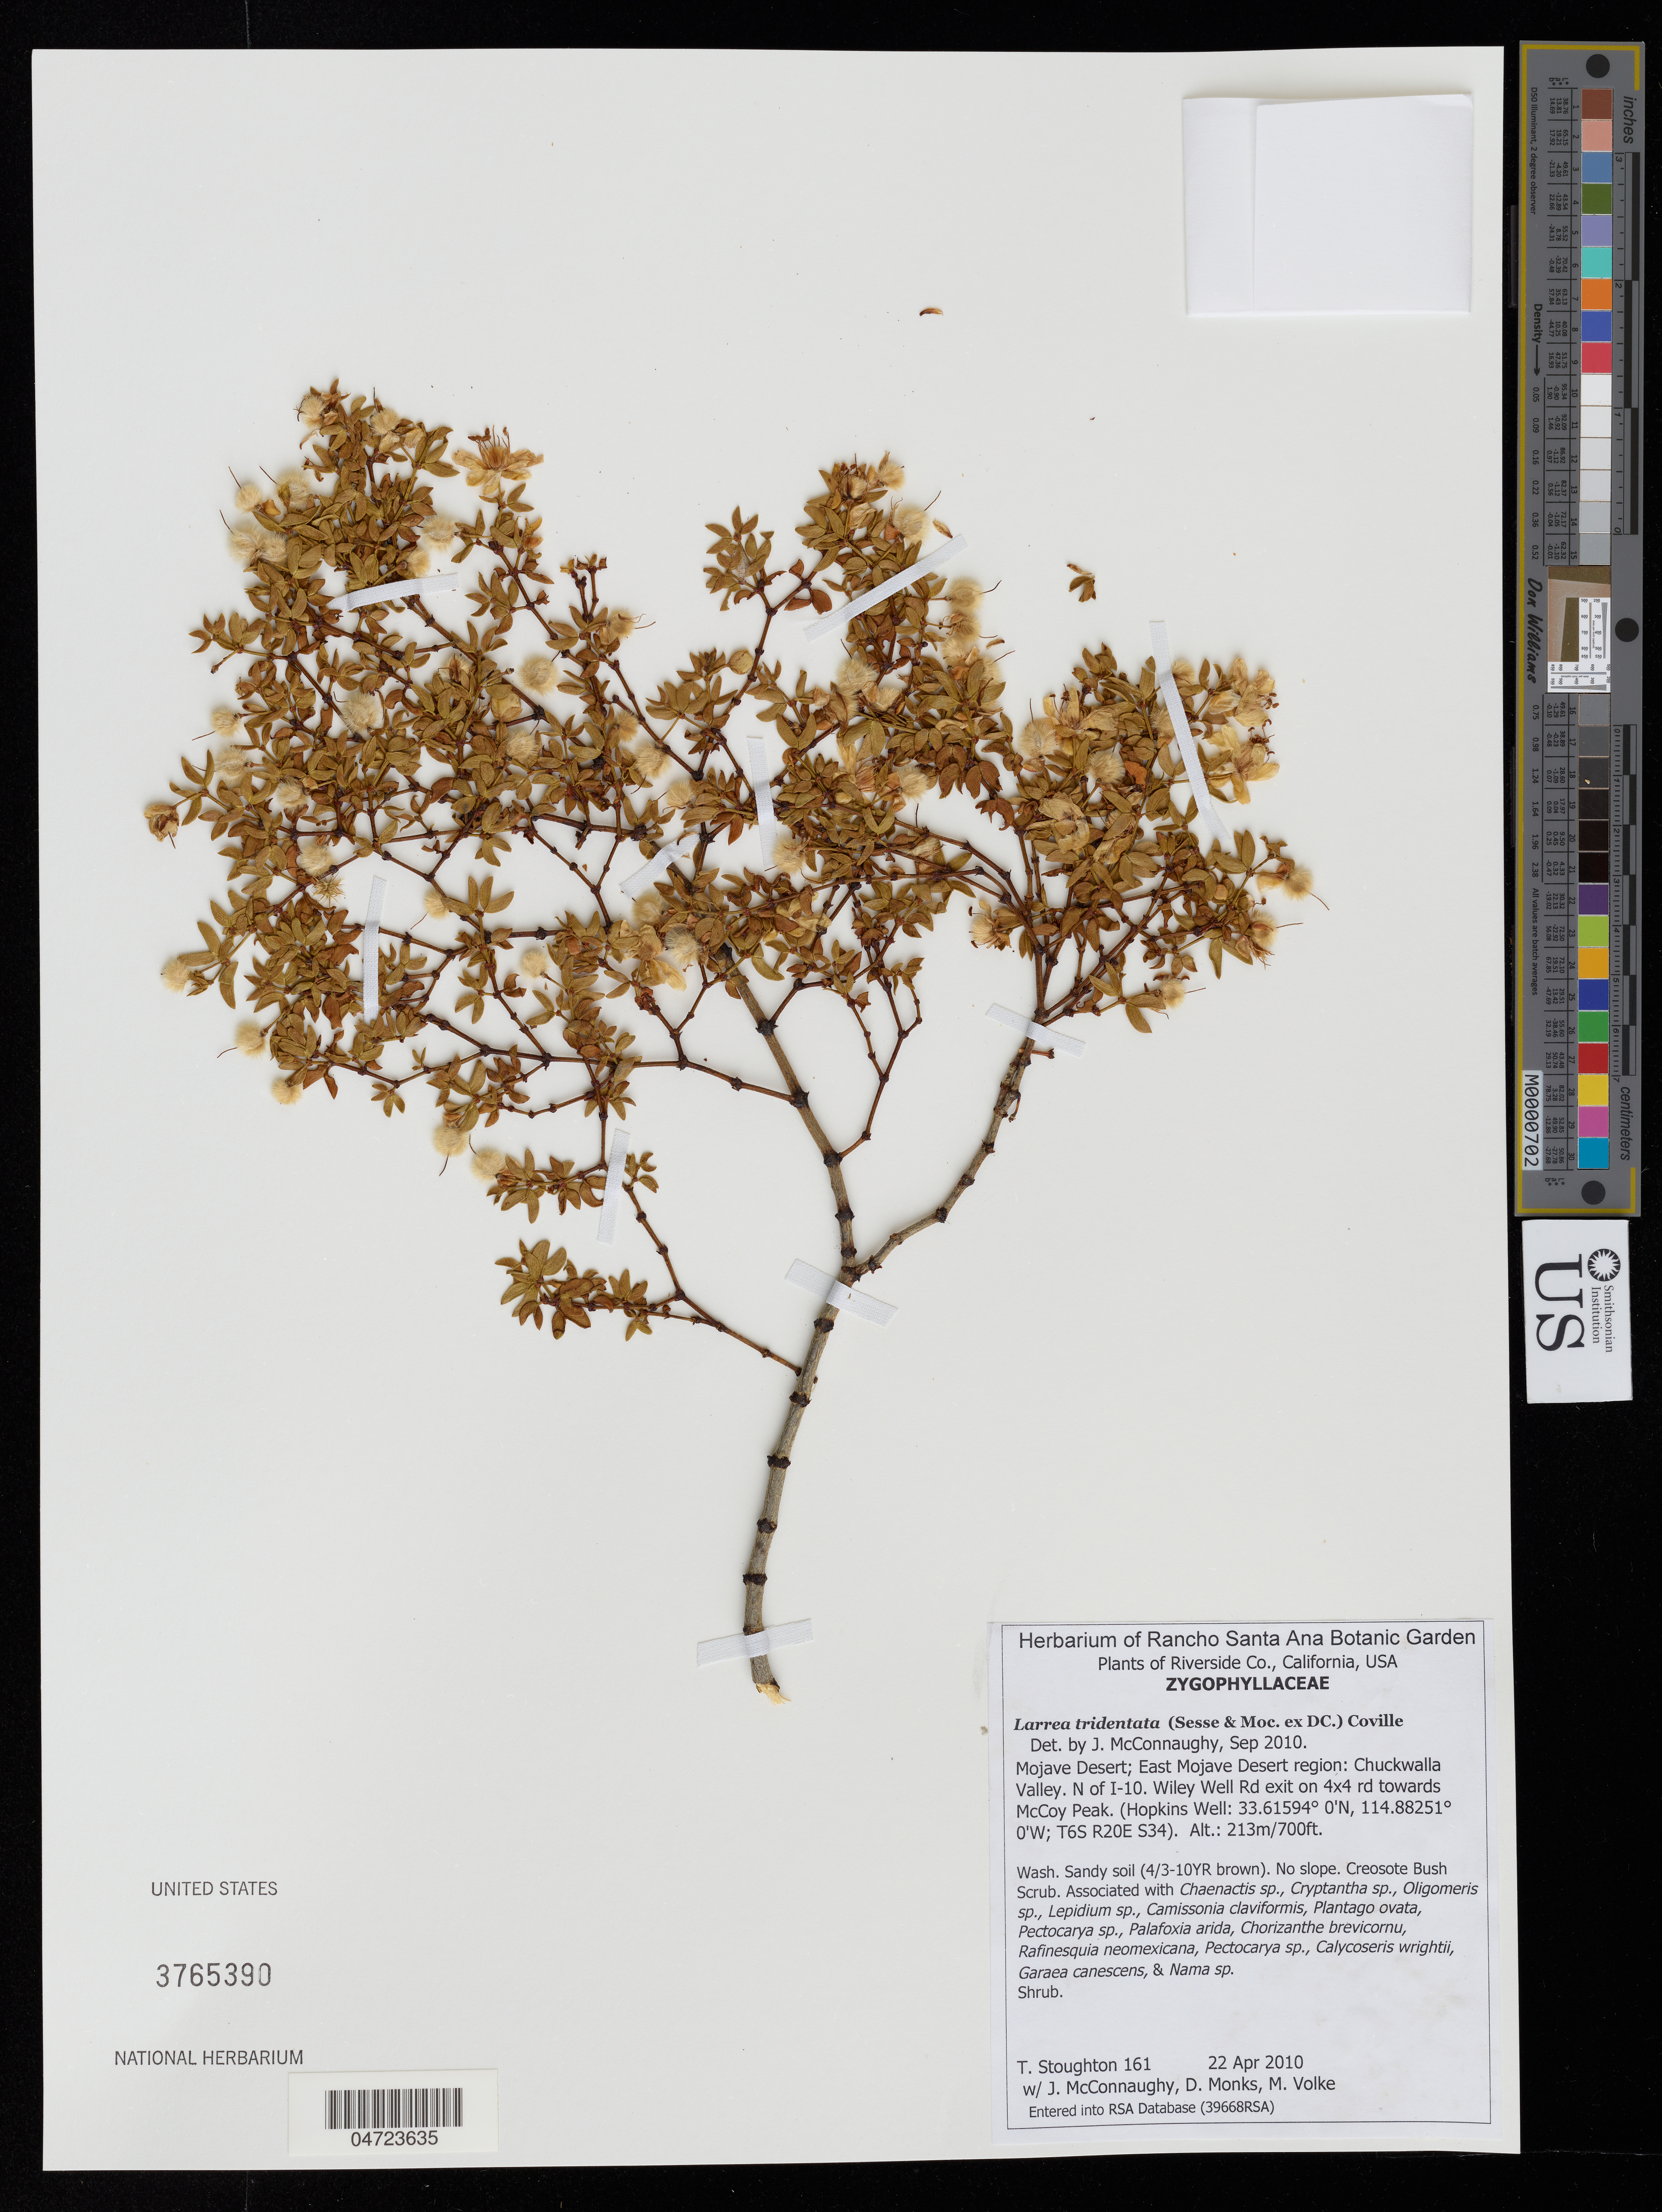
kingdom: Plantae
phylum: Tracheophyta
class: Magnoliopsida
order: Zygophyllales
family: Zygophyllaceae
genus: Larrea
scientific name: Larrea tridentata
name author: (Sessé & Moc. ex DC.) Coville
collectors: T. Stoughton, J. McConnaughy, D. Monks & M. Volke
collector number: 161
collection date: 2010-04-22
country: United States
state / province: California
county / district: Riverside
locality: Riverside Co. Mojave Desert; East Mojave Desert region: Chuckwalla Valley. N of I-10. Wiley Well Rd exit on 4x4 rd towards McCoy Peak. (Hopkins Well: T6S R20E S34).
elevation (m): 213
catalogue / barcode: US 3765390